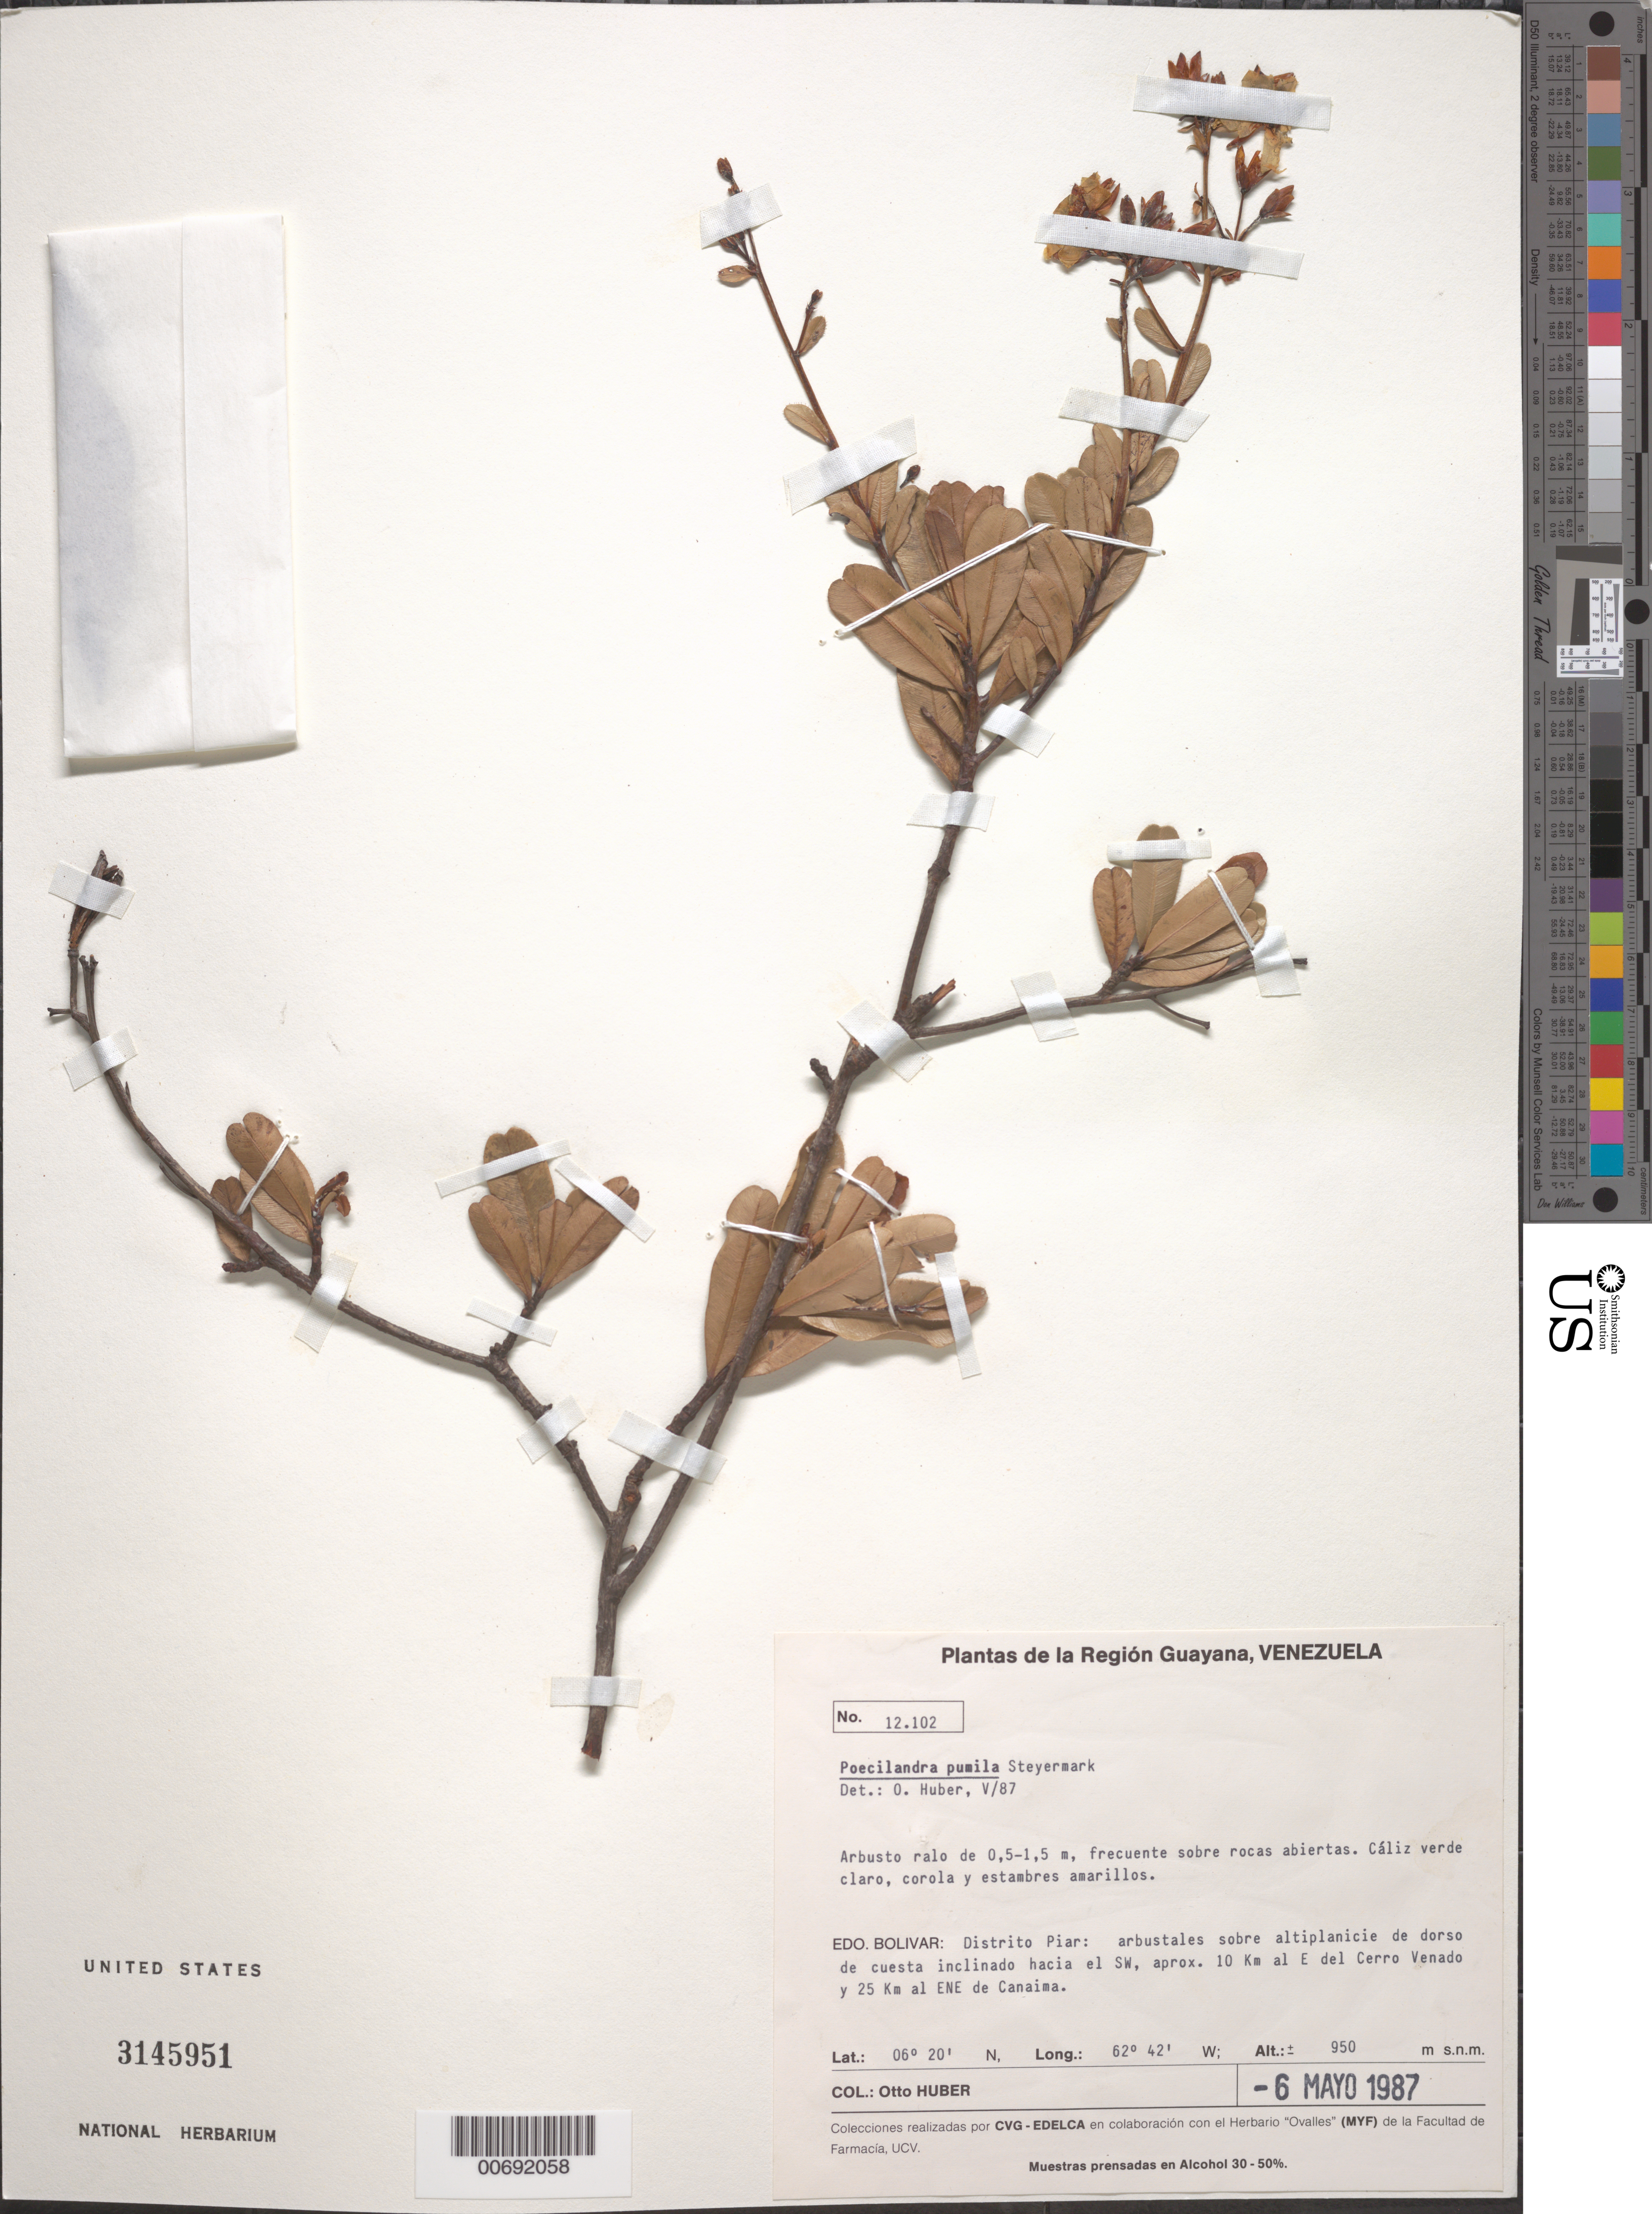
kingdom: Plantae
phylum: Tracheophyta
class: Magnoliopsida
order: Malpighiales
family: Ochnaceae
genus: Poecilandra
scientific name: Poecilandra pumila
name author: Steyerm.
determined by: Huber, Otto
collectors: O. Huber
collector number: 12102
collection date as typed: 6-May-87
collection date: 1987-05-06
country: Venezuela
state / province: Bolívar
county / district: Piar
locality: Cerro Venado, 10 km E del, 25 km ENE de Canaima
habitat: Arbustales sobre altiplanicie de dorso de cuesta inclinado hacia el SW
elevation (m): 950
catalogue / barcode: US 3145951